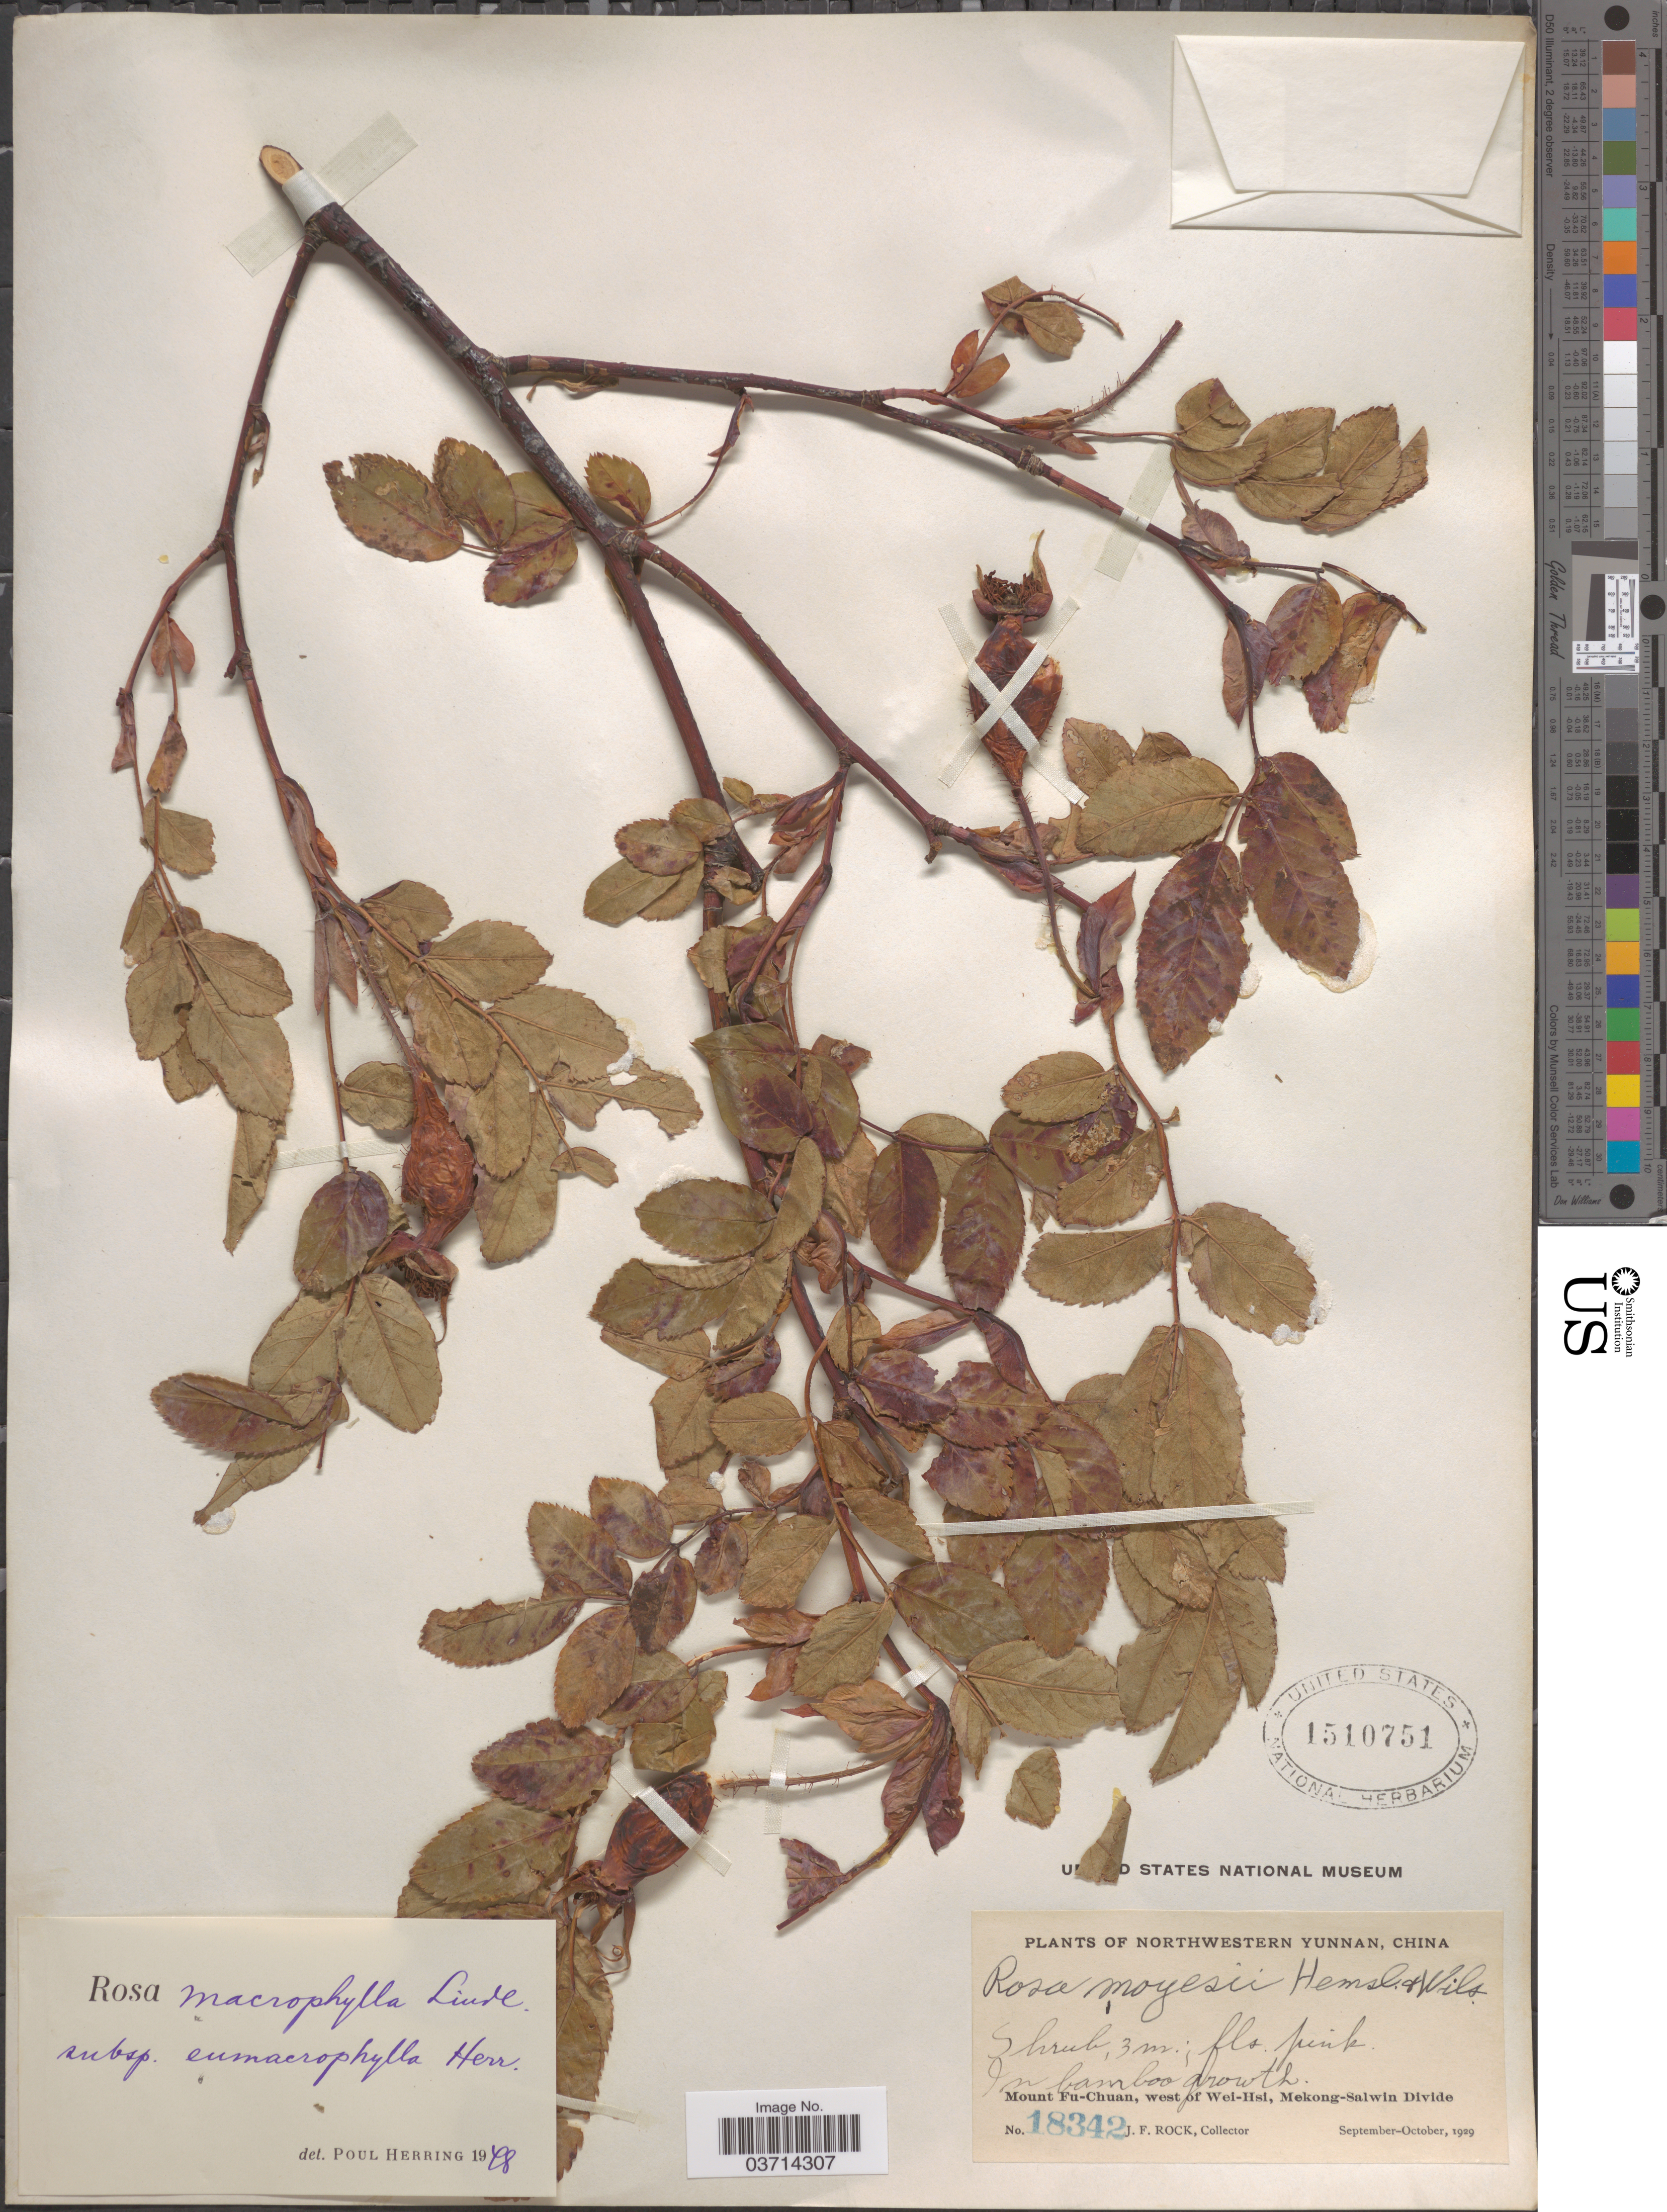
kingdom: Plantae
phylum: Tracheophyta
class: Magnoliopsida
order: Rosales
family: Rosaceae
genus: Rosa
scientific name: Rosa macrophylla var. macrophylla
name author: Lindl.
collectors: J. Rock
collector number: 18342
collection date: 1929-09/1929-10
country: China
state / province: Yunnan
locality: Northwestern Yunnan. Mount Fu-Chuan, west of Wei-Hsi, Mekong-Salwin Divide.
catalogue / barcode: US 1510751